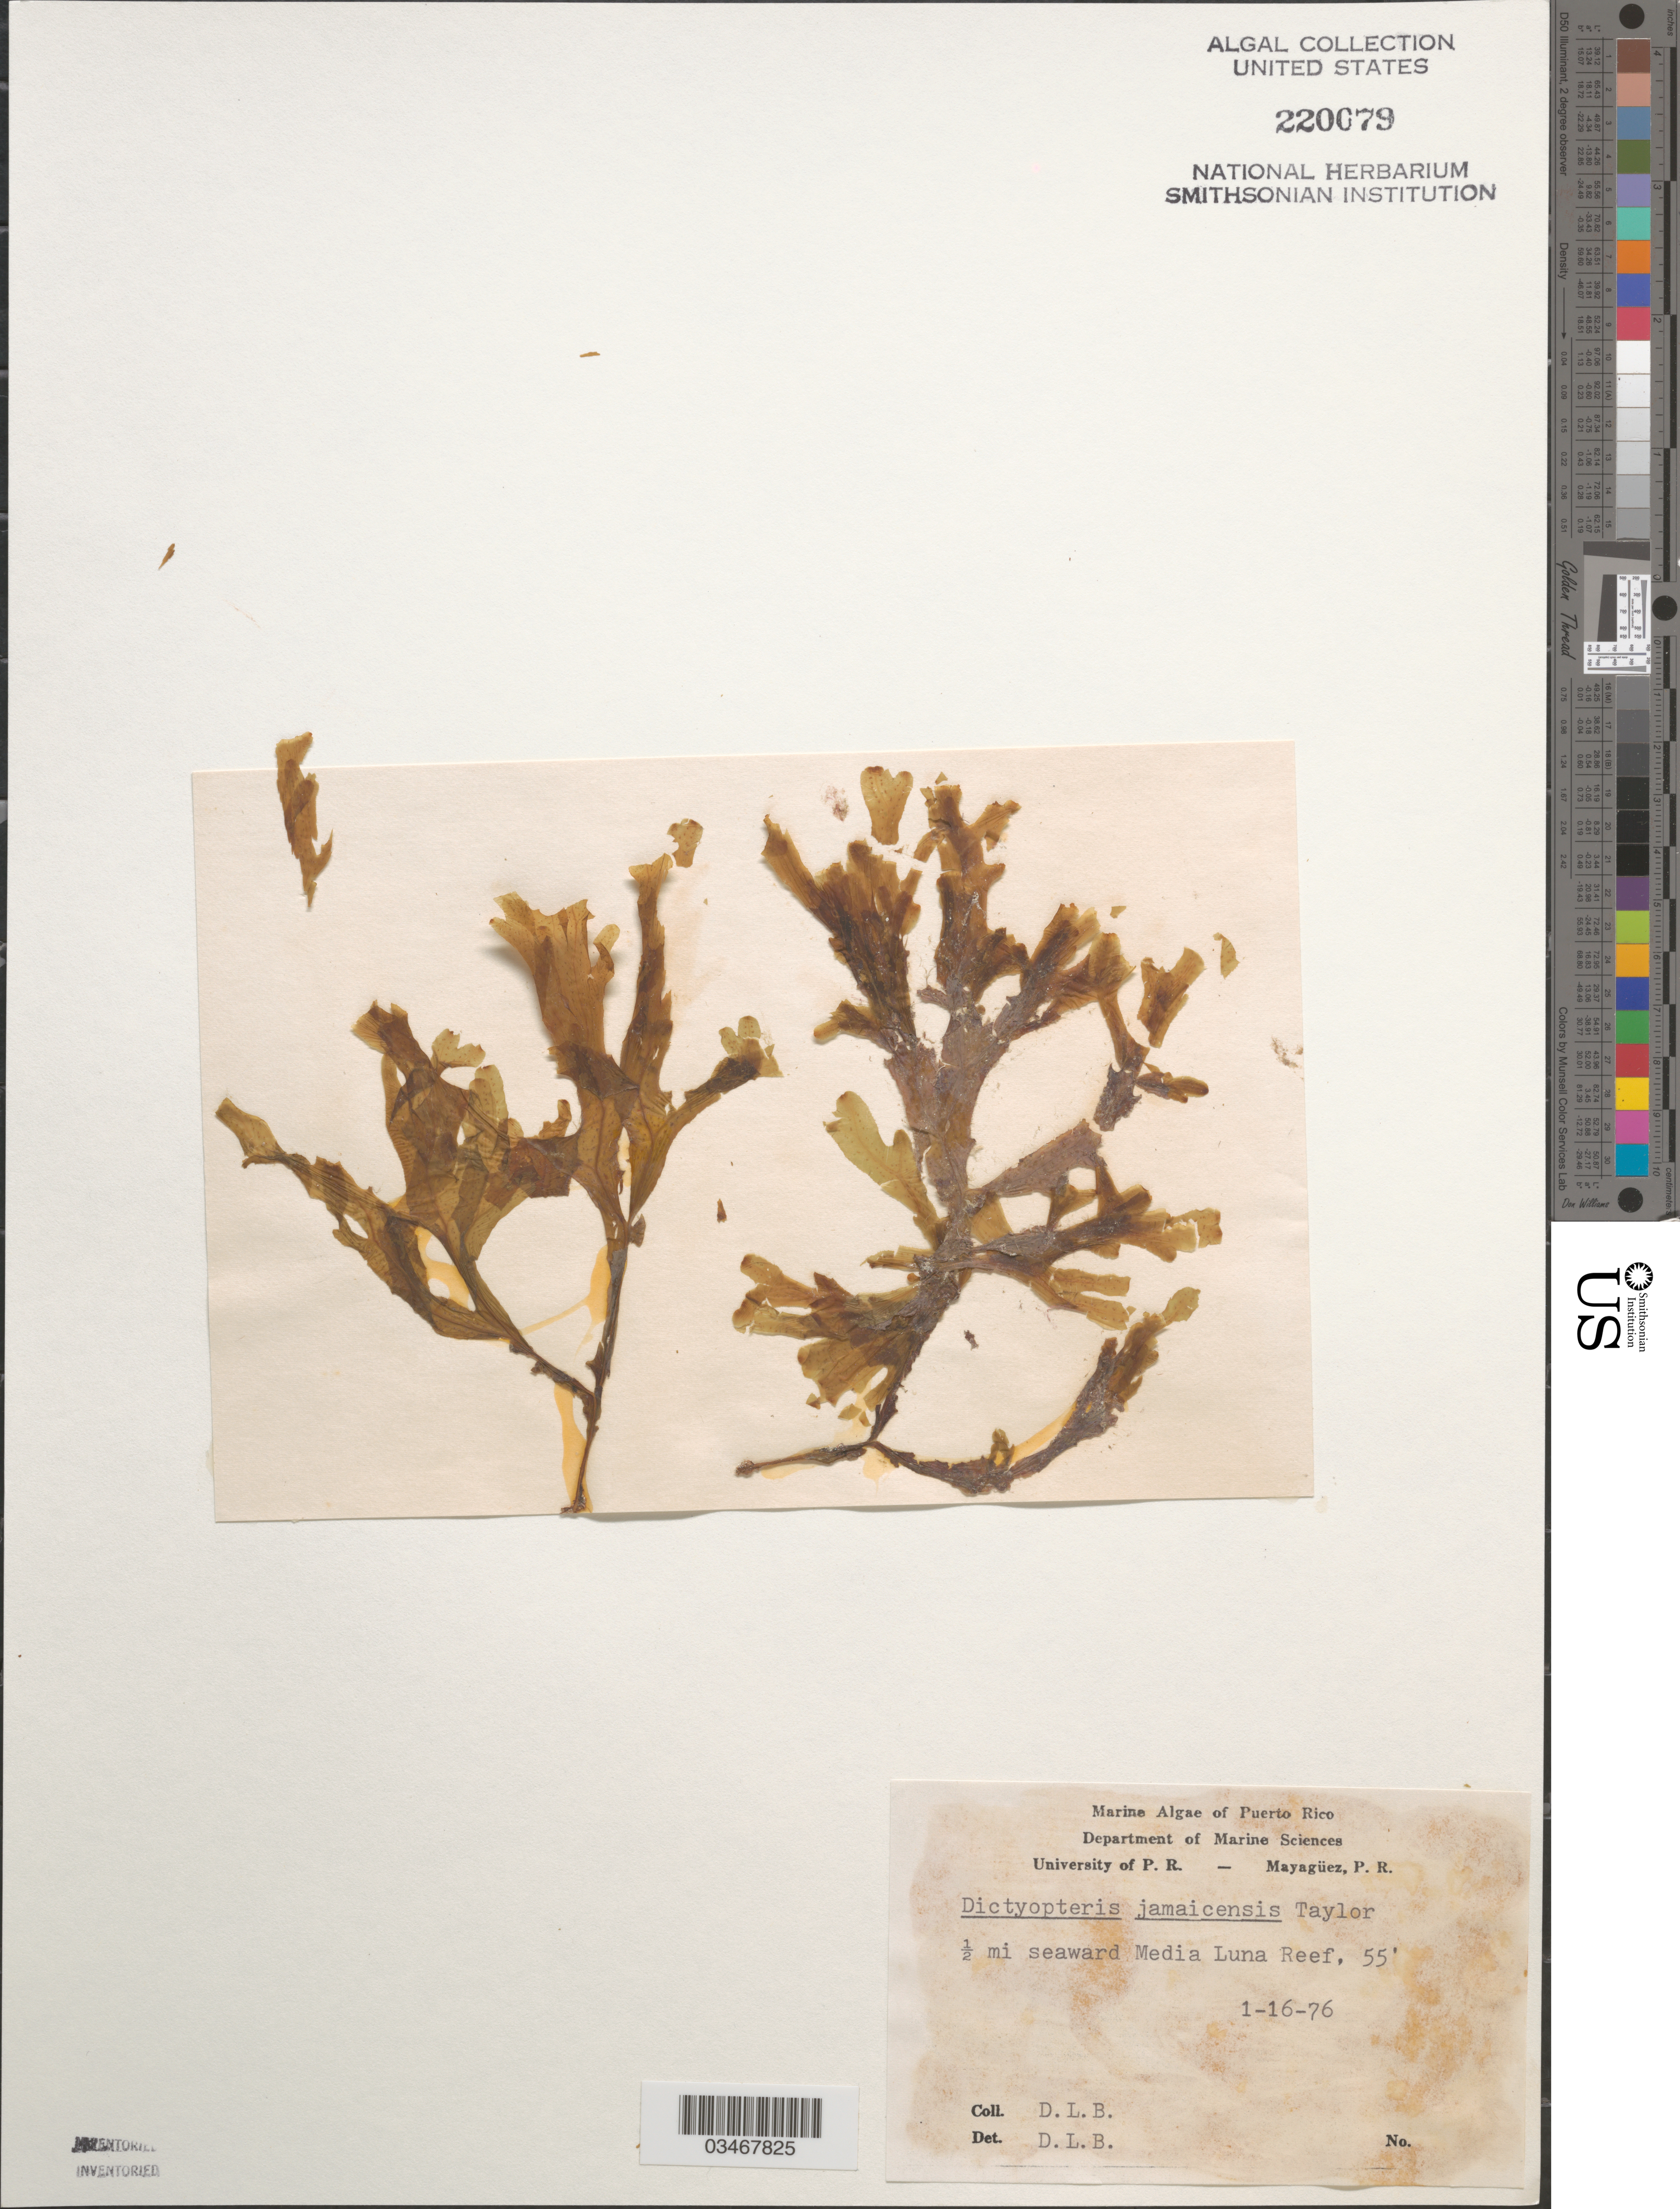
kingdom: Chromista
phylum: Ochrophyta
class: Phaeophyceae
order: Dictyotales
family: Dictyotaceae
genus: Dictyopteris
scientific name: Dictyopteris jamaicensis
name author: W.R. Taylor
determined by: Ballantine, D. L.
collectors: D.L. Ballantine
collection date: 1976-01-16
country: Puerto Rico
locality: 1/2 mi seaward Media Luna Reef.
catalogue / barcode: US 220079